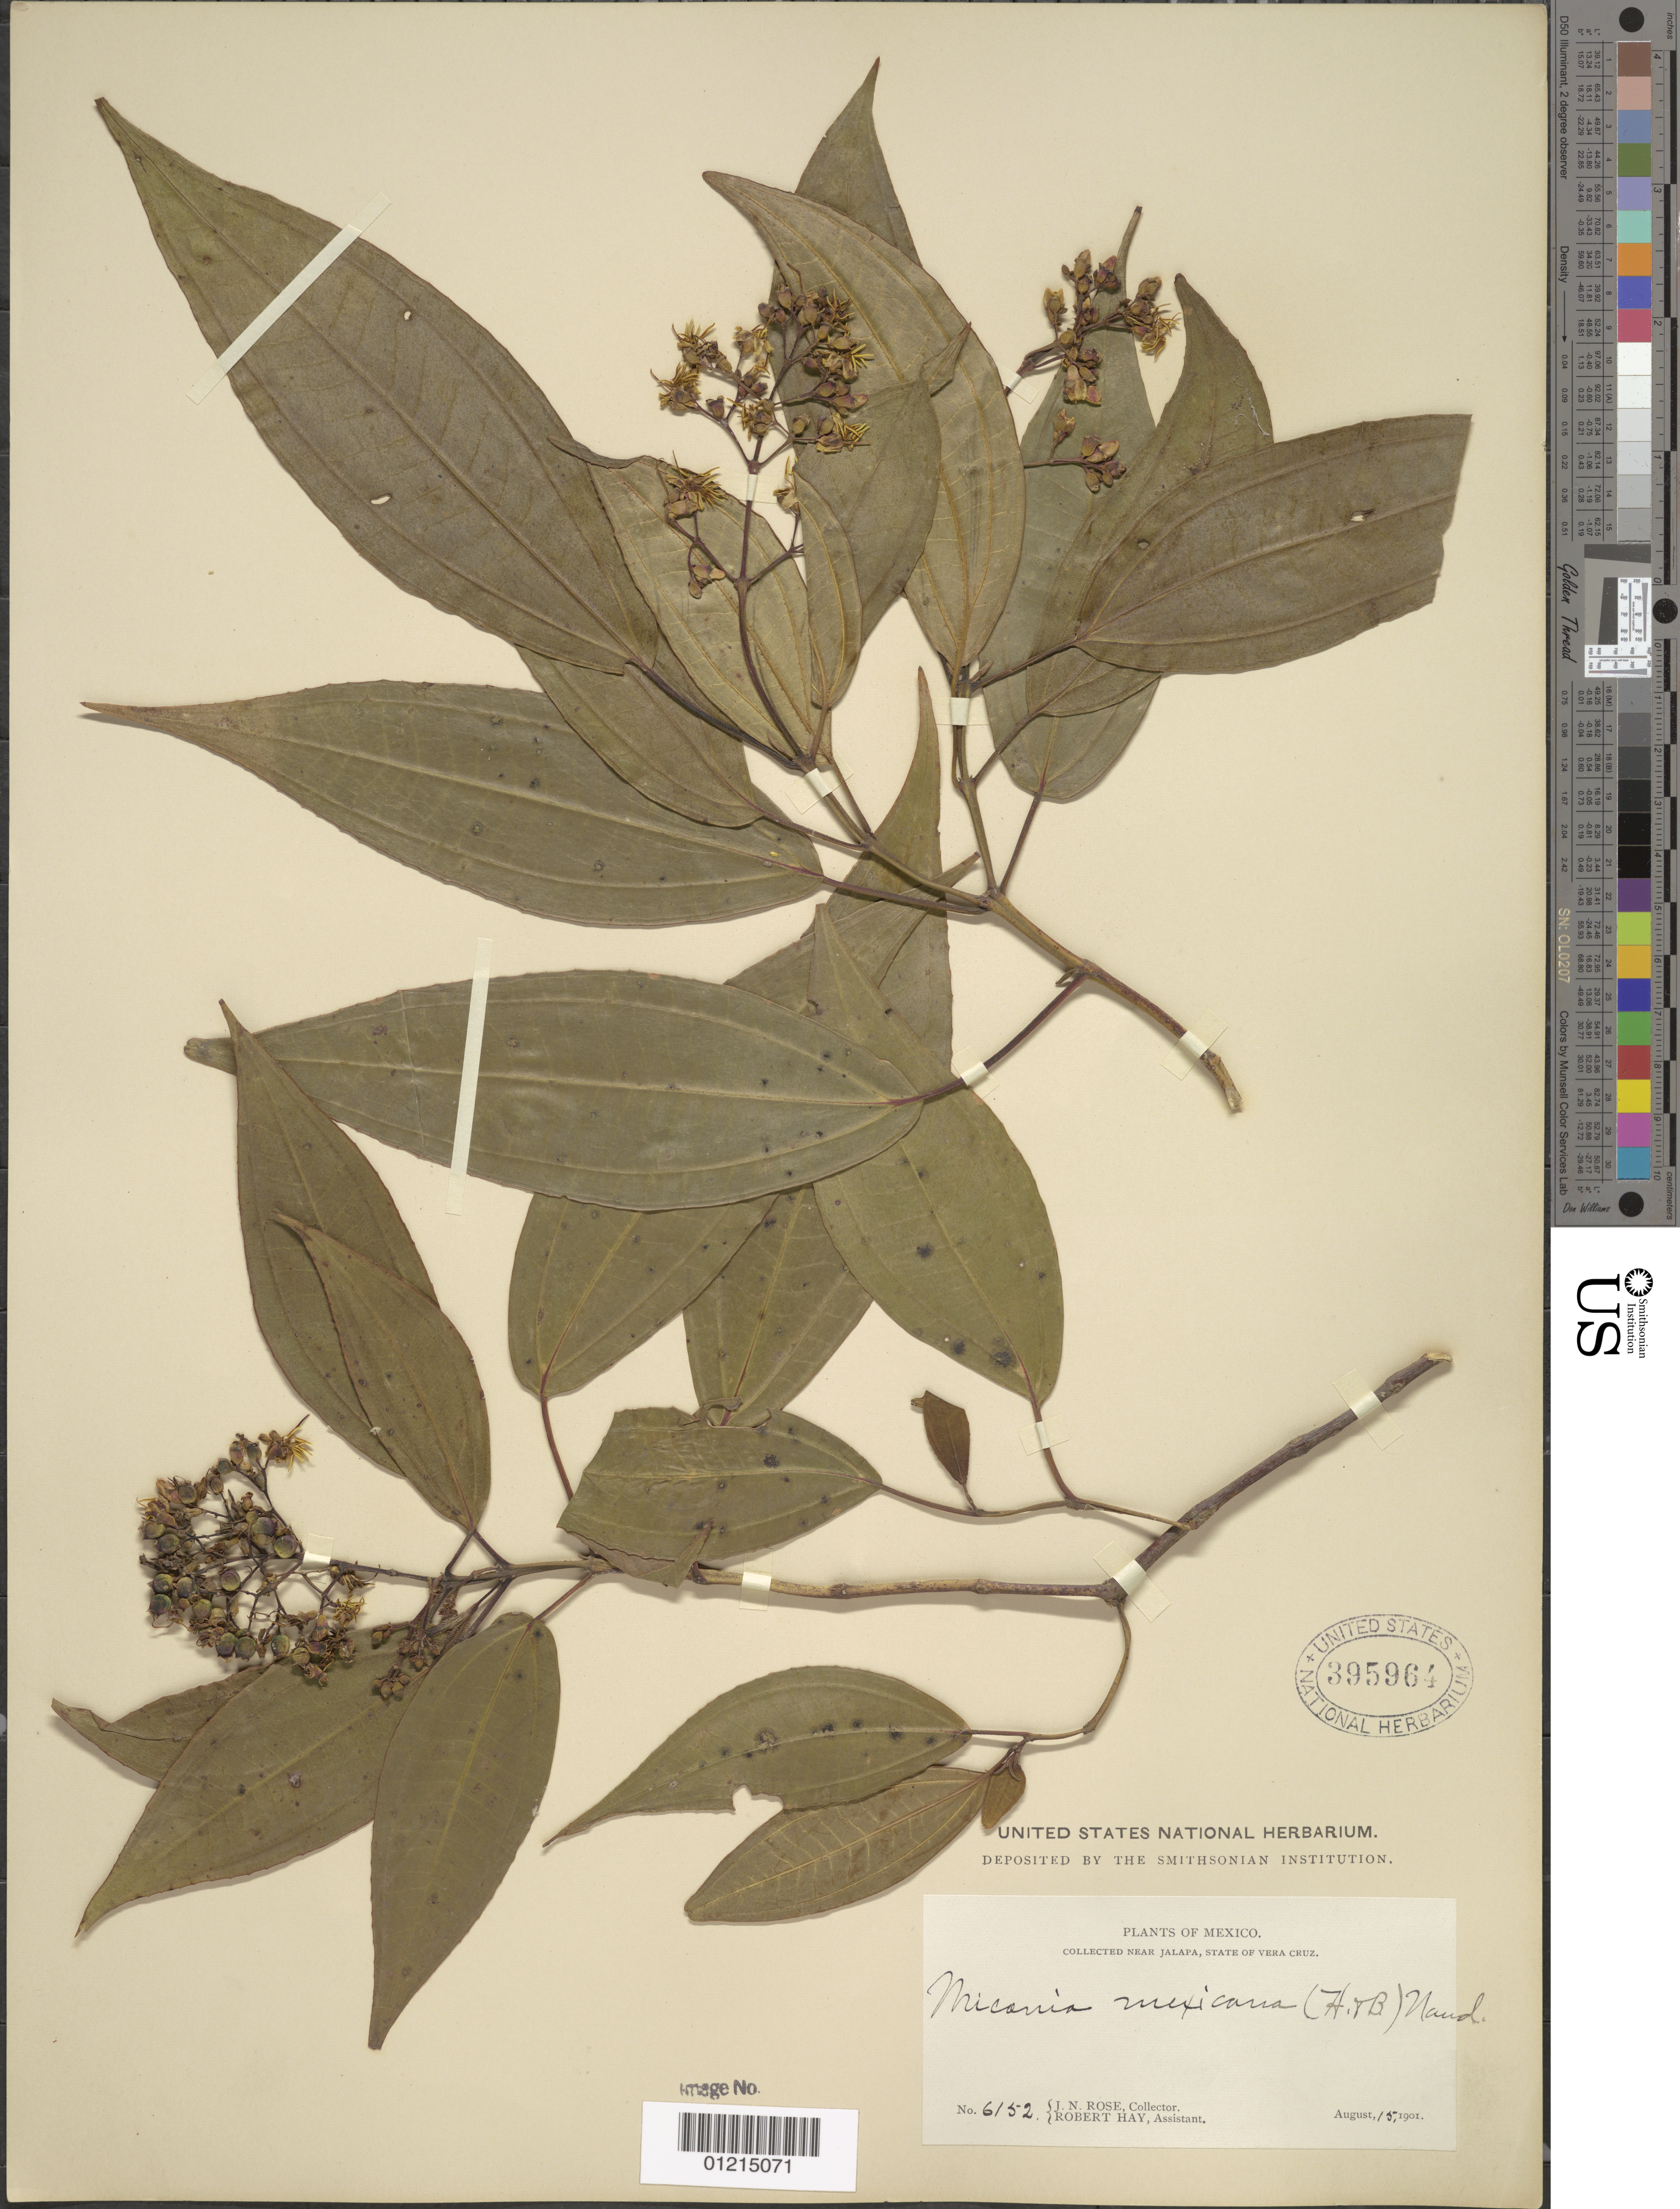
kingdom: Plantae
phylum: Tracheophyta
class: Magnoliopsida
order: Myrtales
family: Melastomataceae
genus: Miconia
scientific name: Miconia mexicana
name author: (Bonpl.) Naudin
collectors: J. N. Rose & R. Hay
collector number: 6152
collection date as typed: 15 Aug 1901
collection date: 1901-08-15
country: Mexico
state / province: Veracruz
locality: Near Jalapa, State of Veracruz.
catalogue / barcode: US 395964